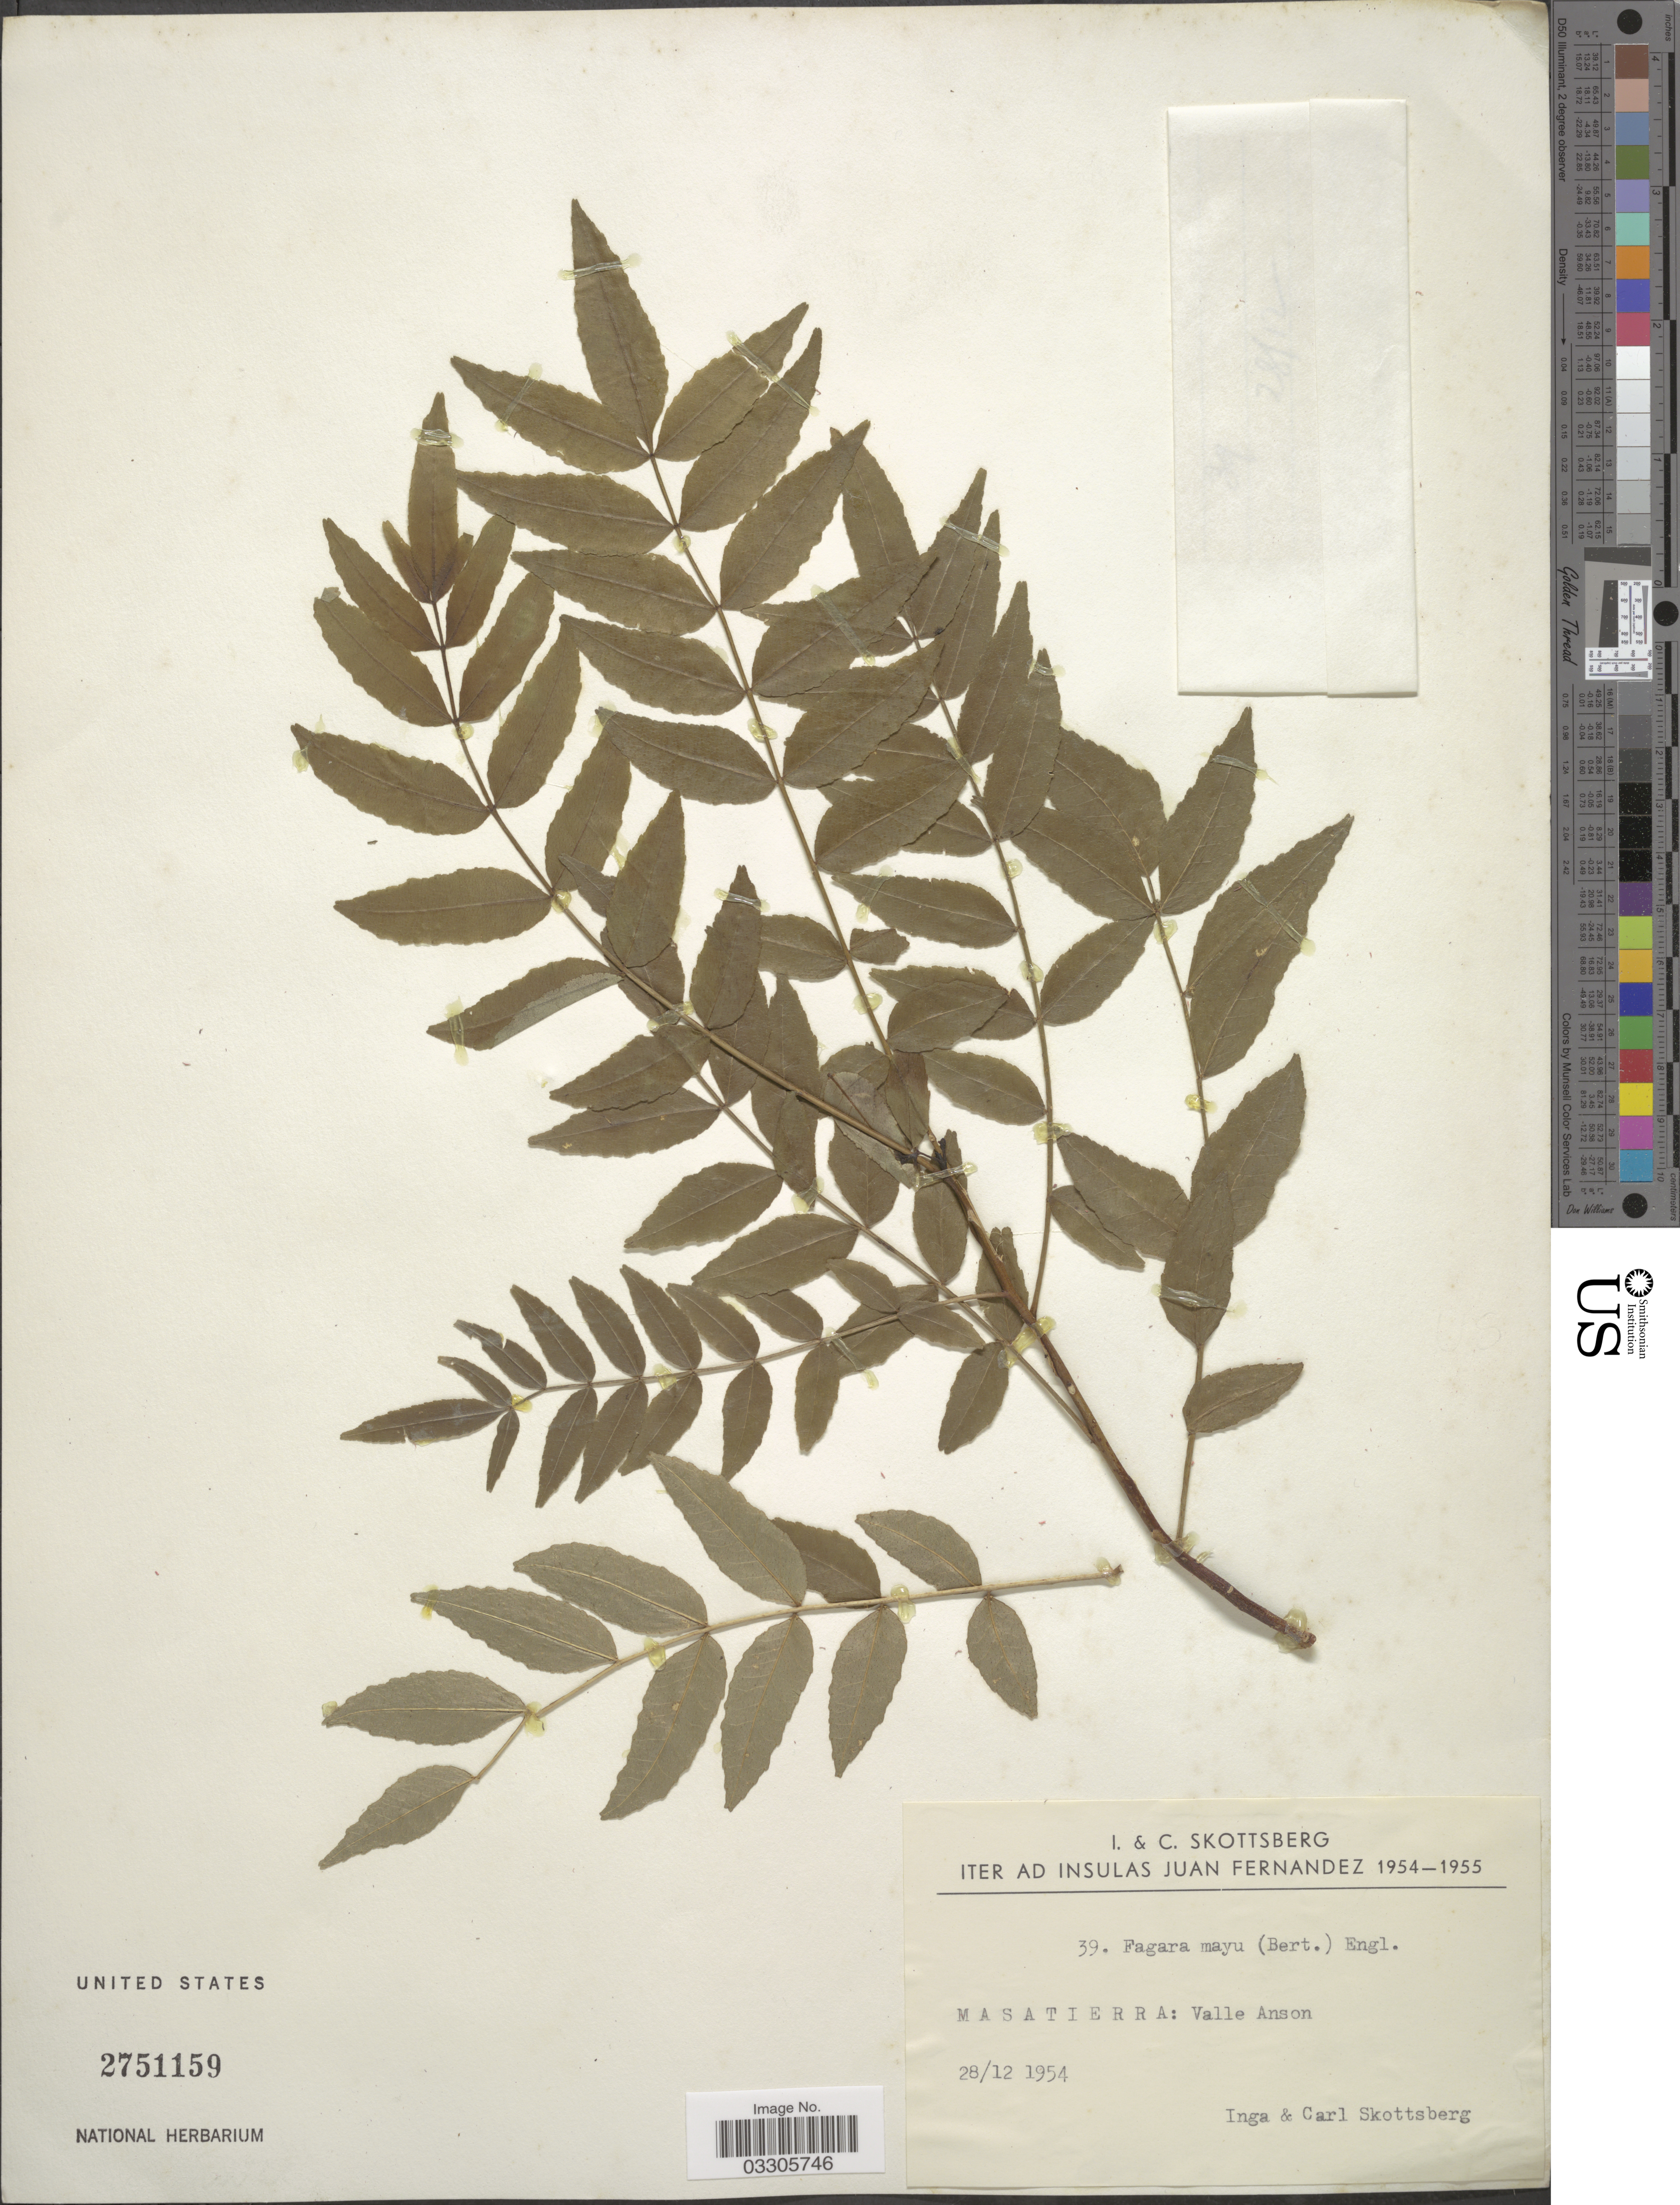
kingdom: Plantae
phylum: Tracheophyta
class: Magnoliopsida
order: Sapindales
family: Rutaceae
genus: Zanthoxylum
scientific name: Zanthoxylum mayu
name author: Bertero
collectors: I. Skottsberg & C. Skottsberg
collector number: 39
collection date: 1954-12-28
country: Chile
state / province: Valparaíso (V)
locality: Insulas Juan Fernandez, Masatierra: Valle Anson.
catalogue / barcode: US 2751159